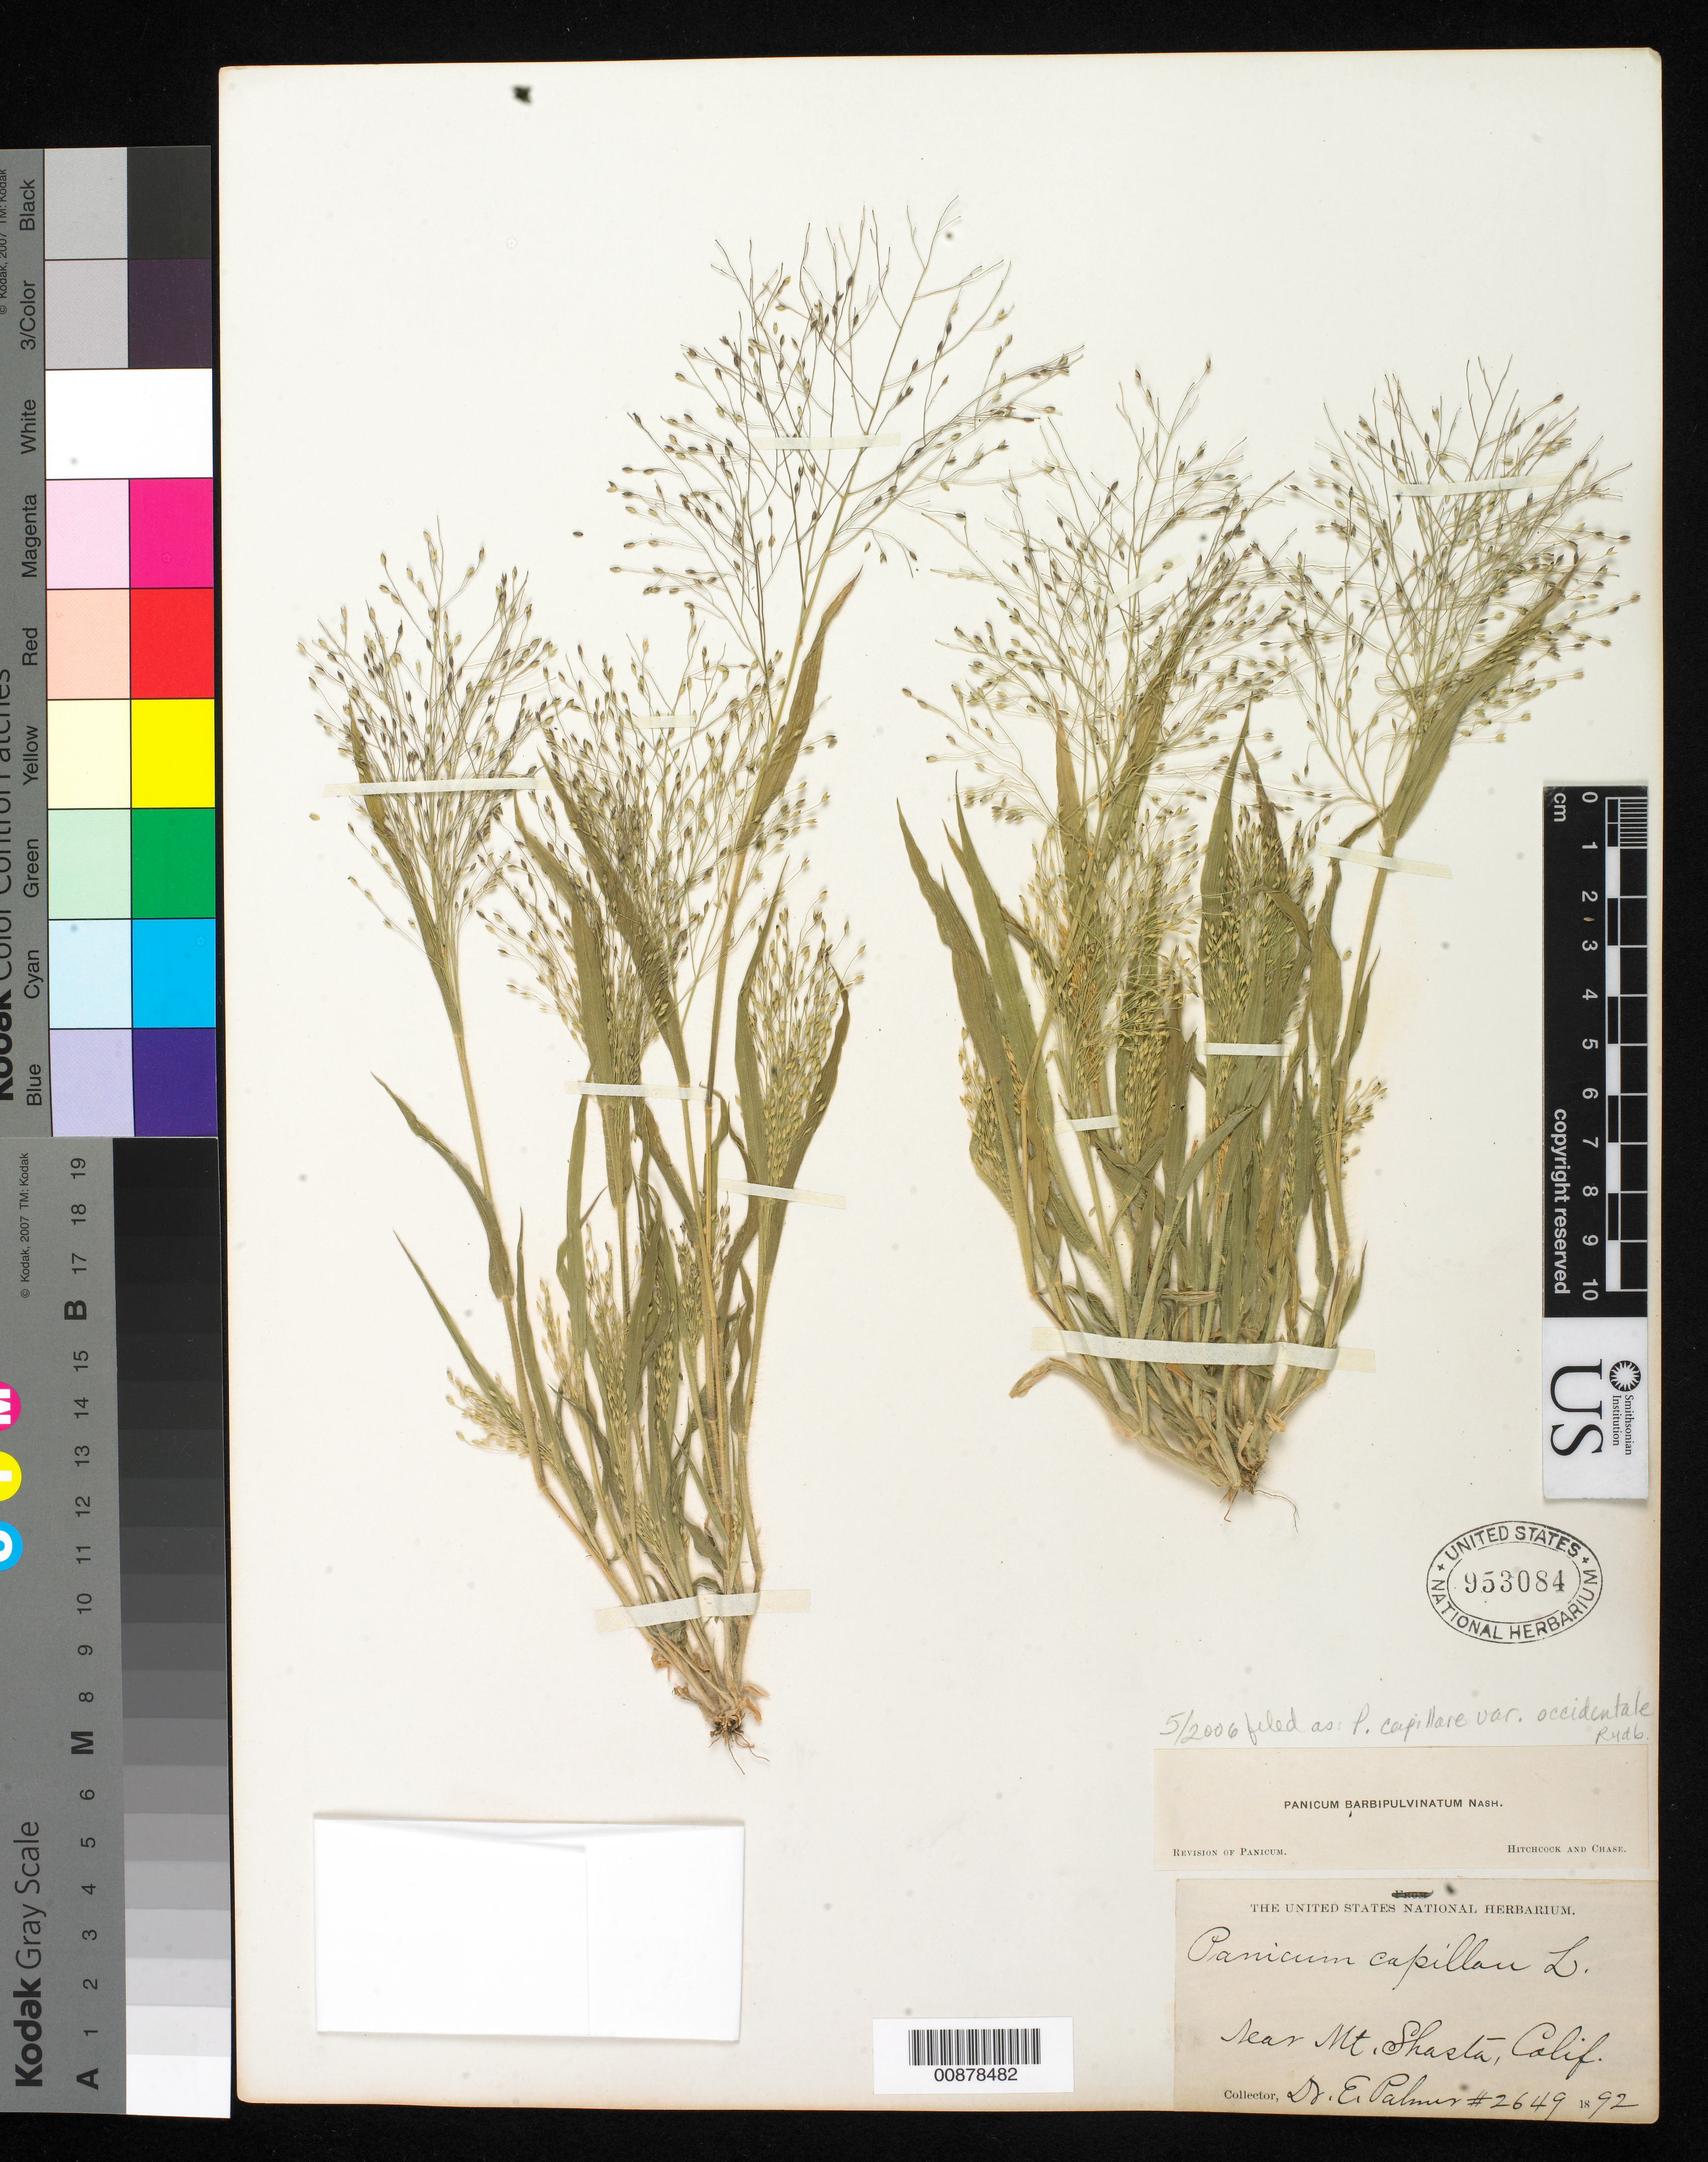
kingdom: Plantae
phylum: Tracheophyta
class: Liliopsida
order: Poales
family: Poaceae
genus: Panicum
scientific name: Panicum capillare var. occidentale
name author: Rydb.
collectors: E. Palmer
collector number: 2649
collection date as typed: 1892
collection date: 1892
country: United States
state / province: California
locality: Near Mt. Shasta, California.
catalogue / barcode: US 953084